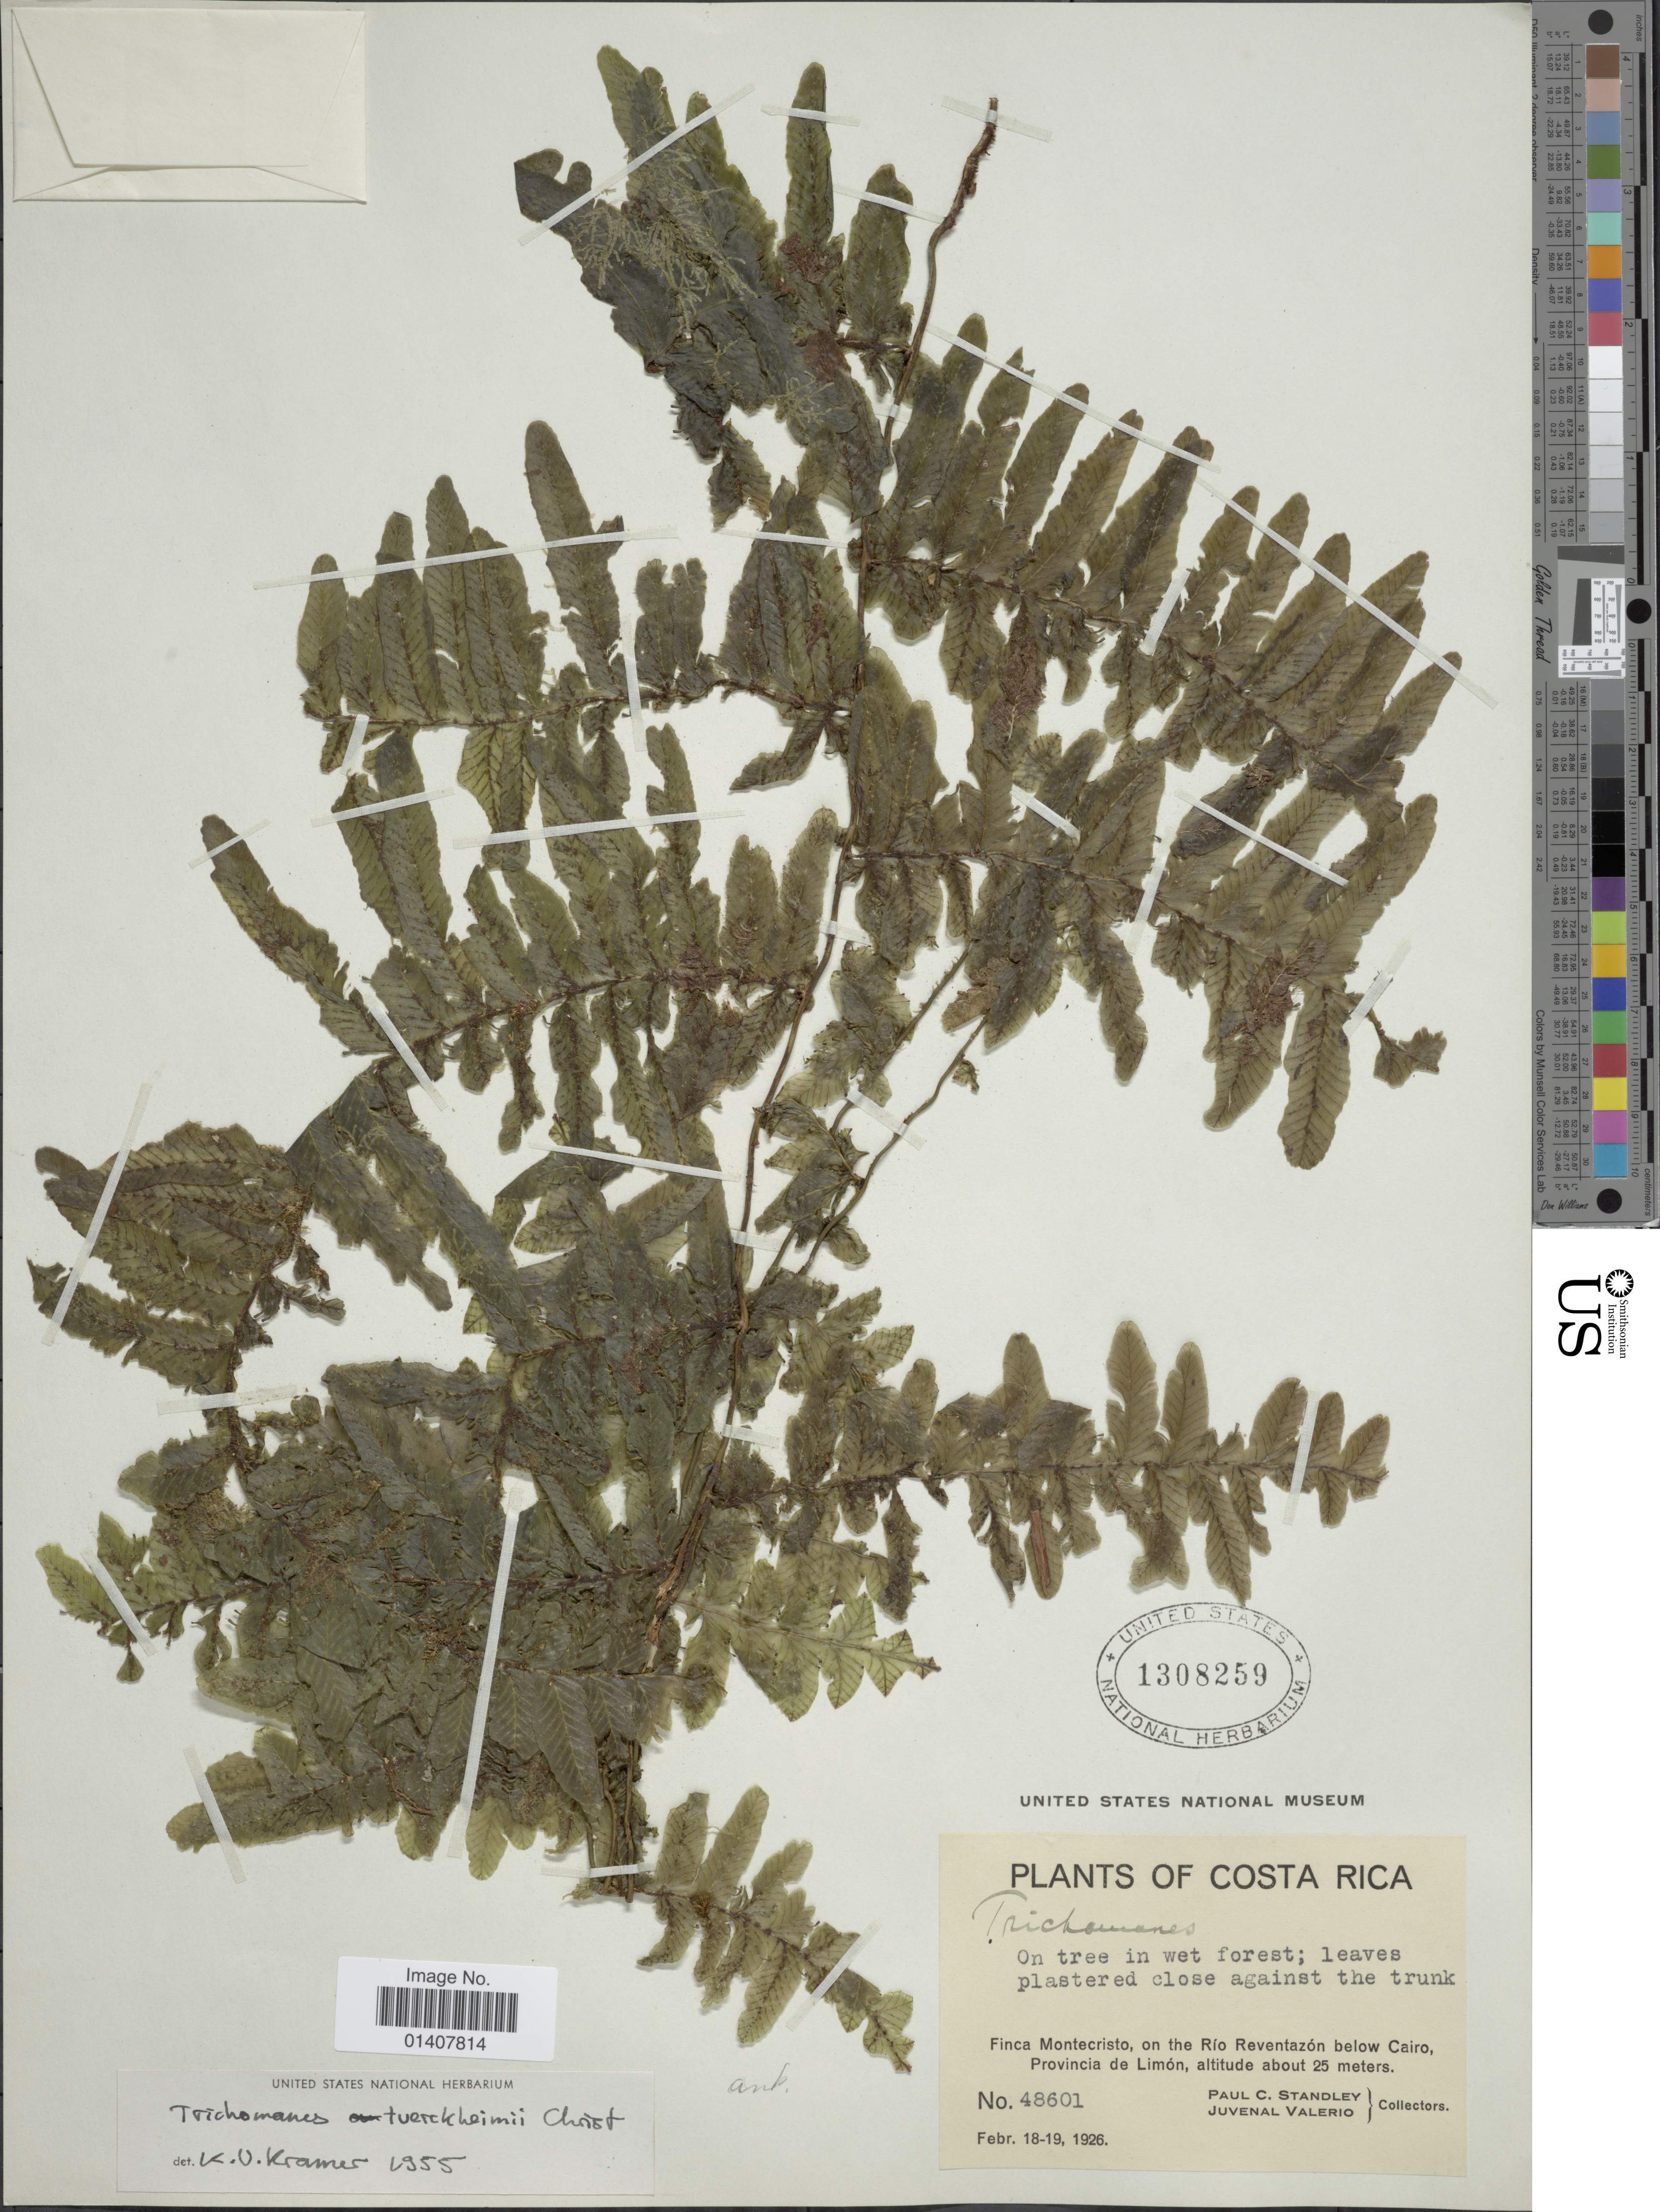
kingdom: Plantae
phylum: Tracheophyta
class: Polypodiopsida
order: Hymenophyllales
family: Hymenophyllaceae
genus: Trichomanes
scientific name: Trichomanes tuerckheimii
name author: Christ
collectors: P. C. Standley & J. Valerio R.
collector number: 48601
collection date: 1926-02-18/1926-02-19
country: Costa Rica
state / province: Limón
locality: Finca Montecristo on the Rio Reventazón below Cairo, Provincia de Limon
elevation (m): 25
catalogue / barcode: US 1308259